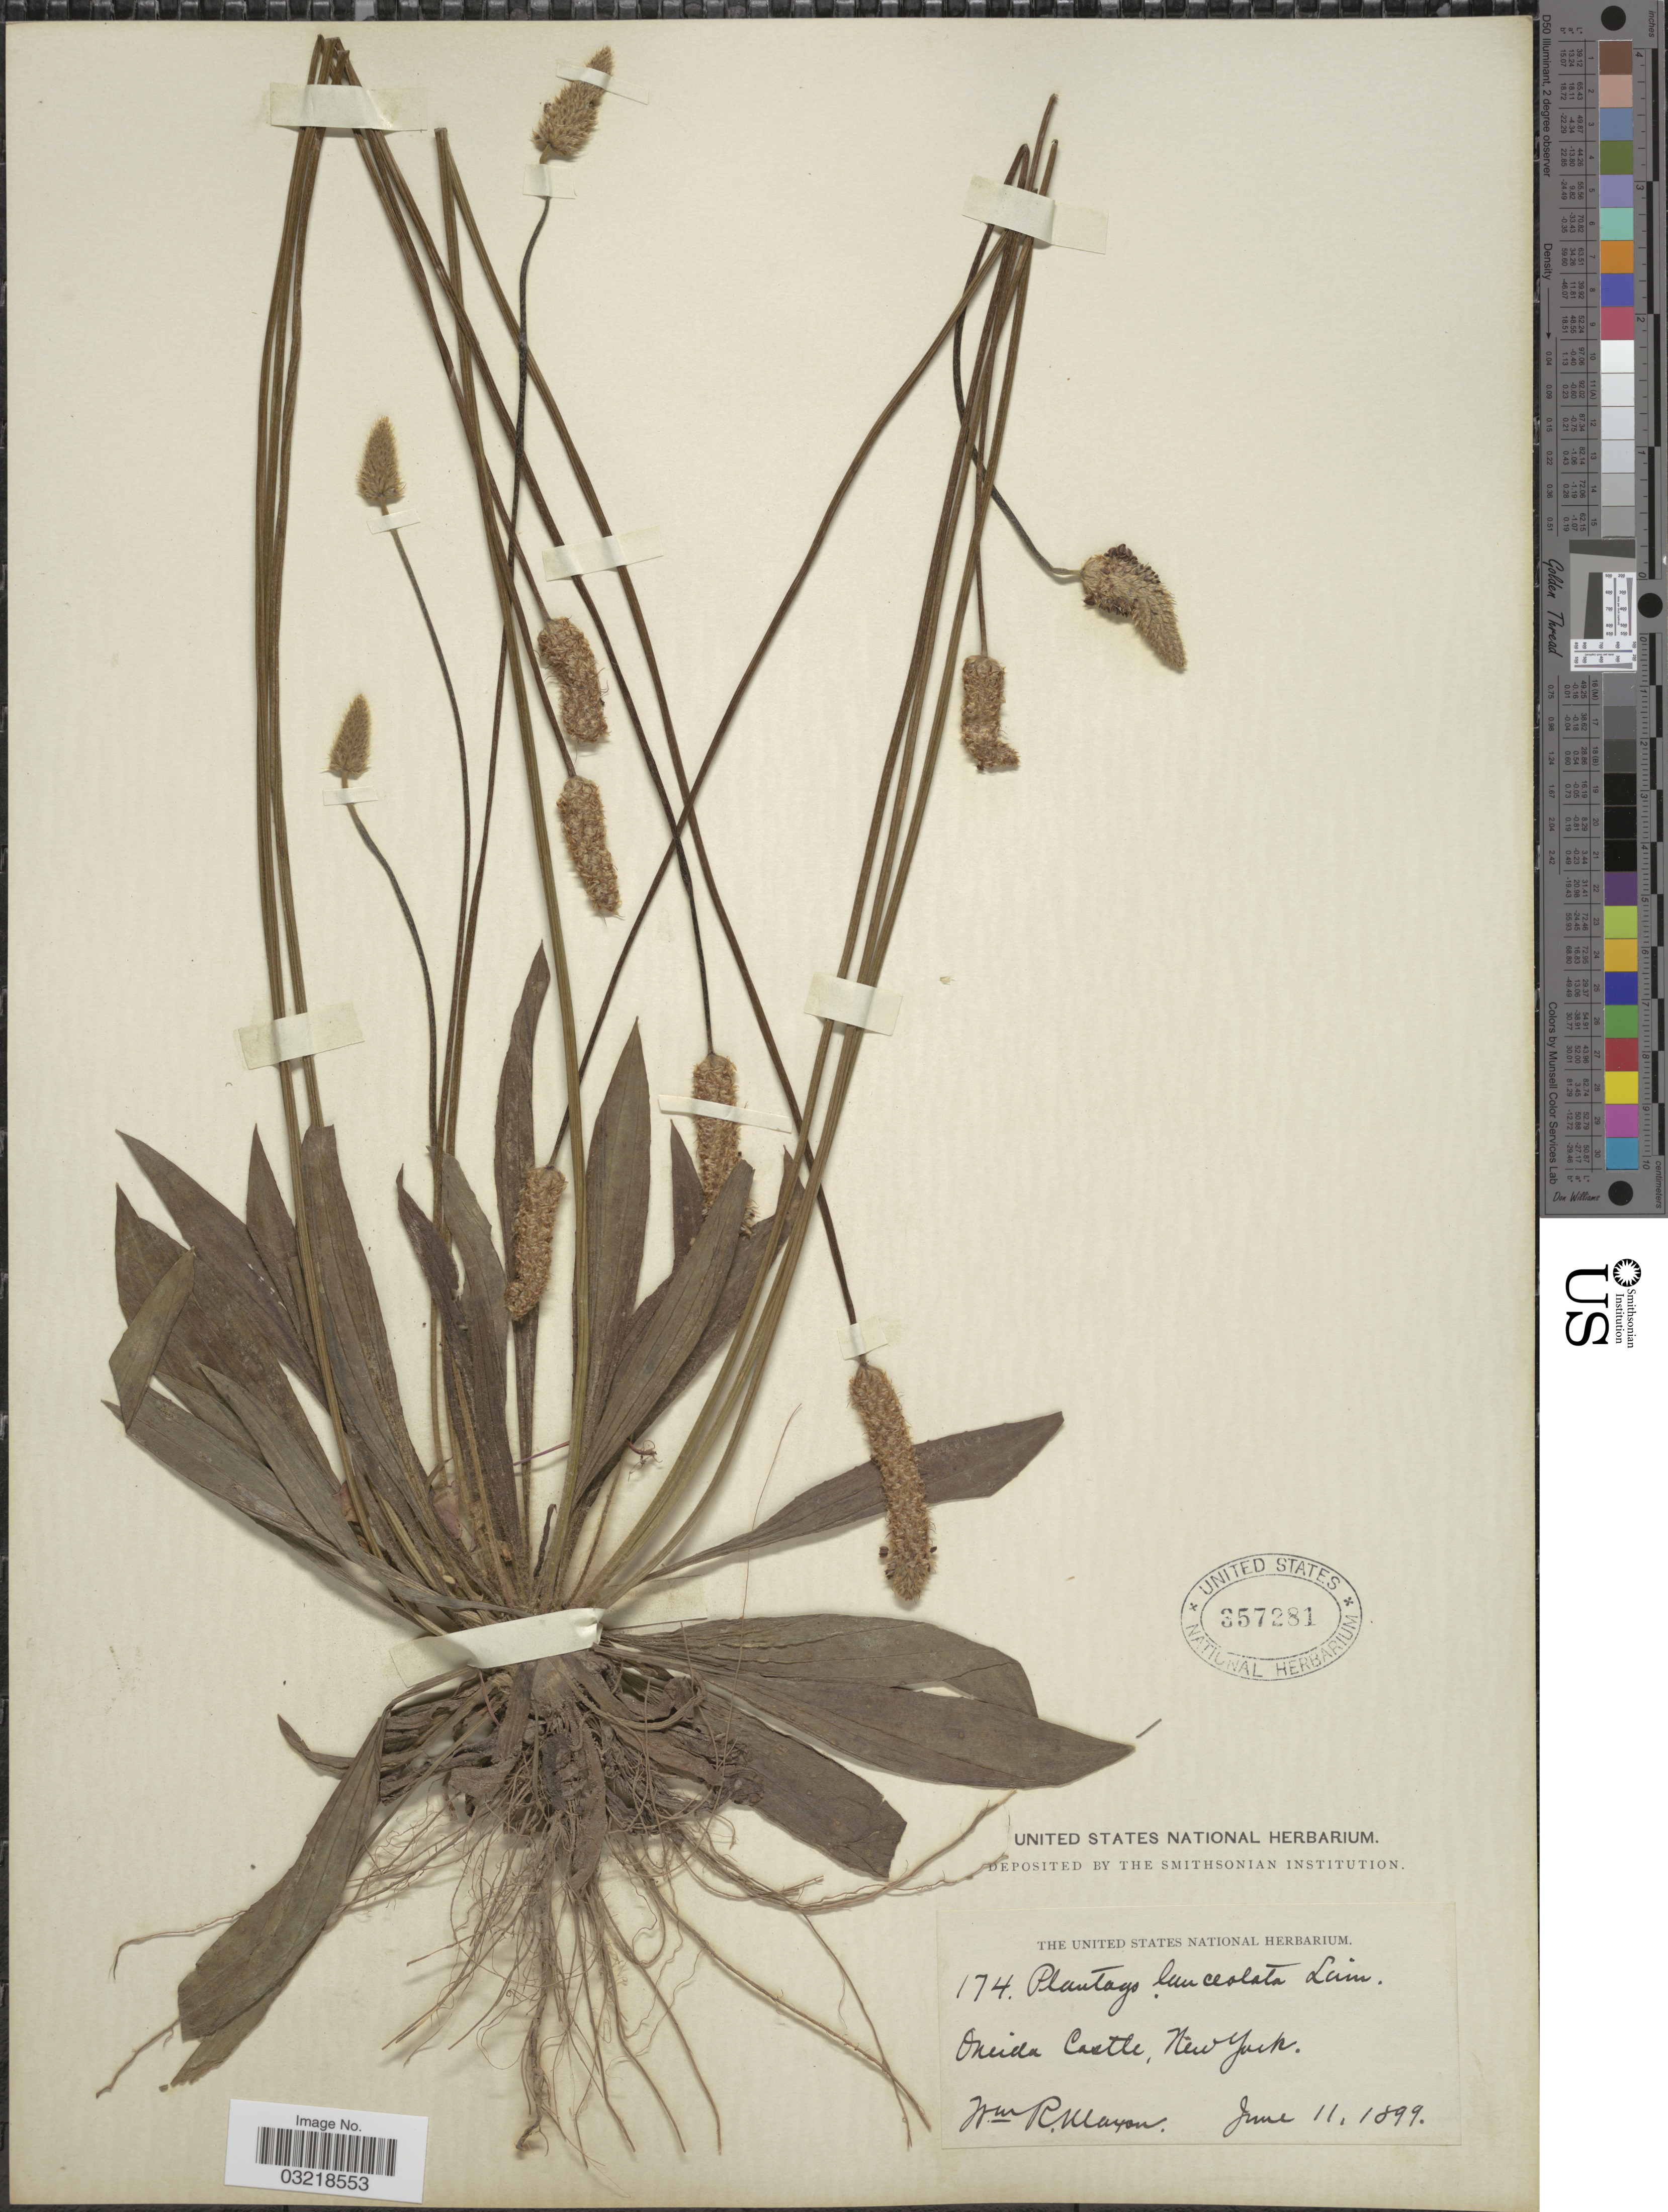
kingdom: Plantae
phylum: Tracheophyta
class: Magnoliopsida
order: Lamiales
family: Plantaginaceae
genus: Plantago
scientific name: Plantago lanceolata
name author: L.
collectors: W. R. Maxon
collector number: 174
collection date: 1899-06-11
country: United States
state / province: New York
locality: Oneida Castle.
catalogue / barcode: US 357281